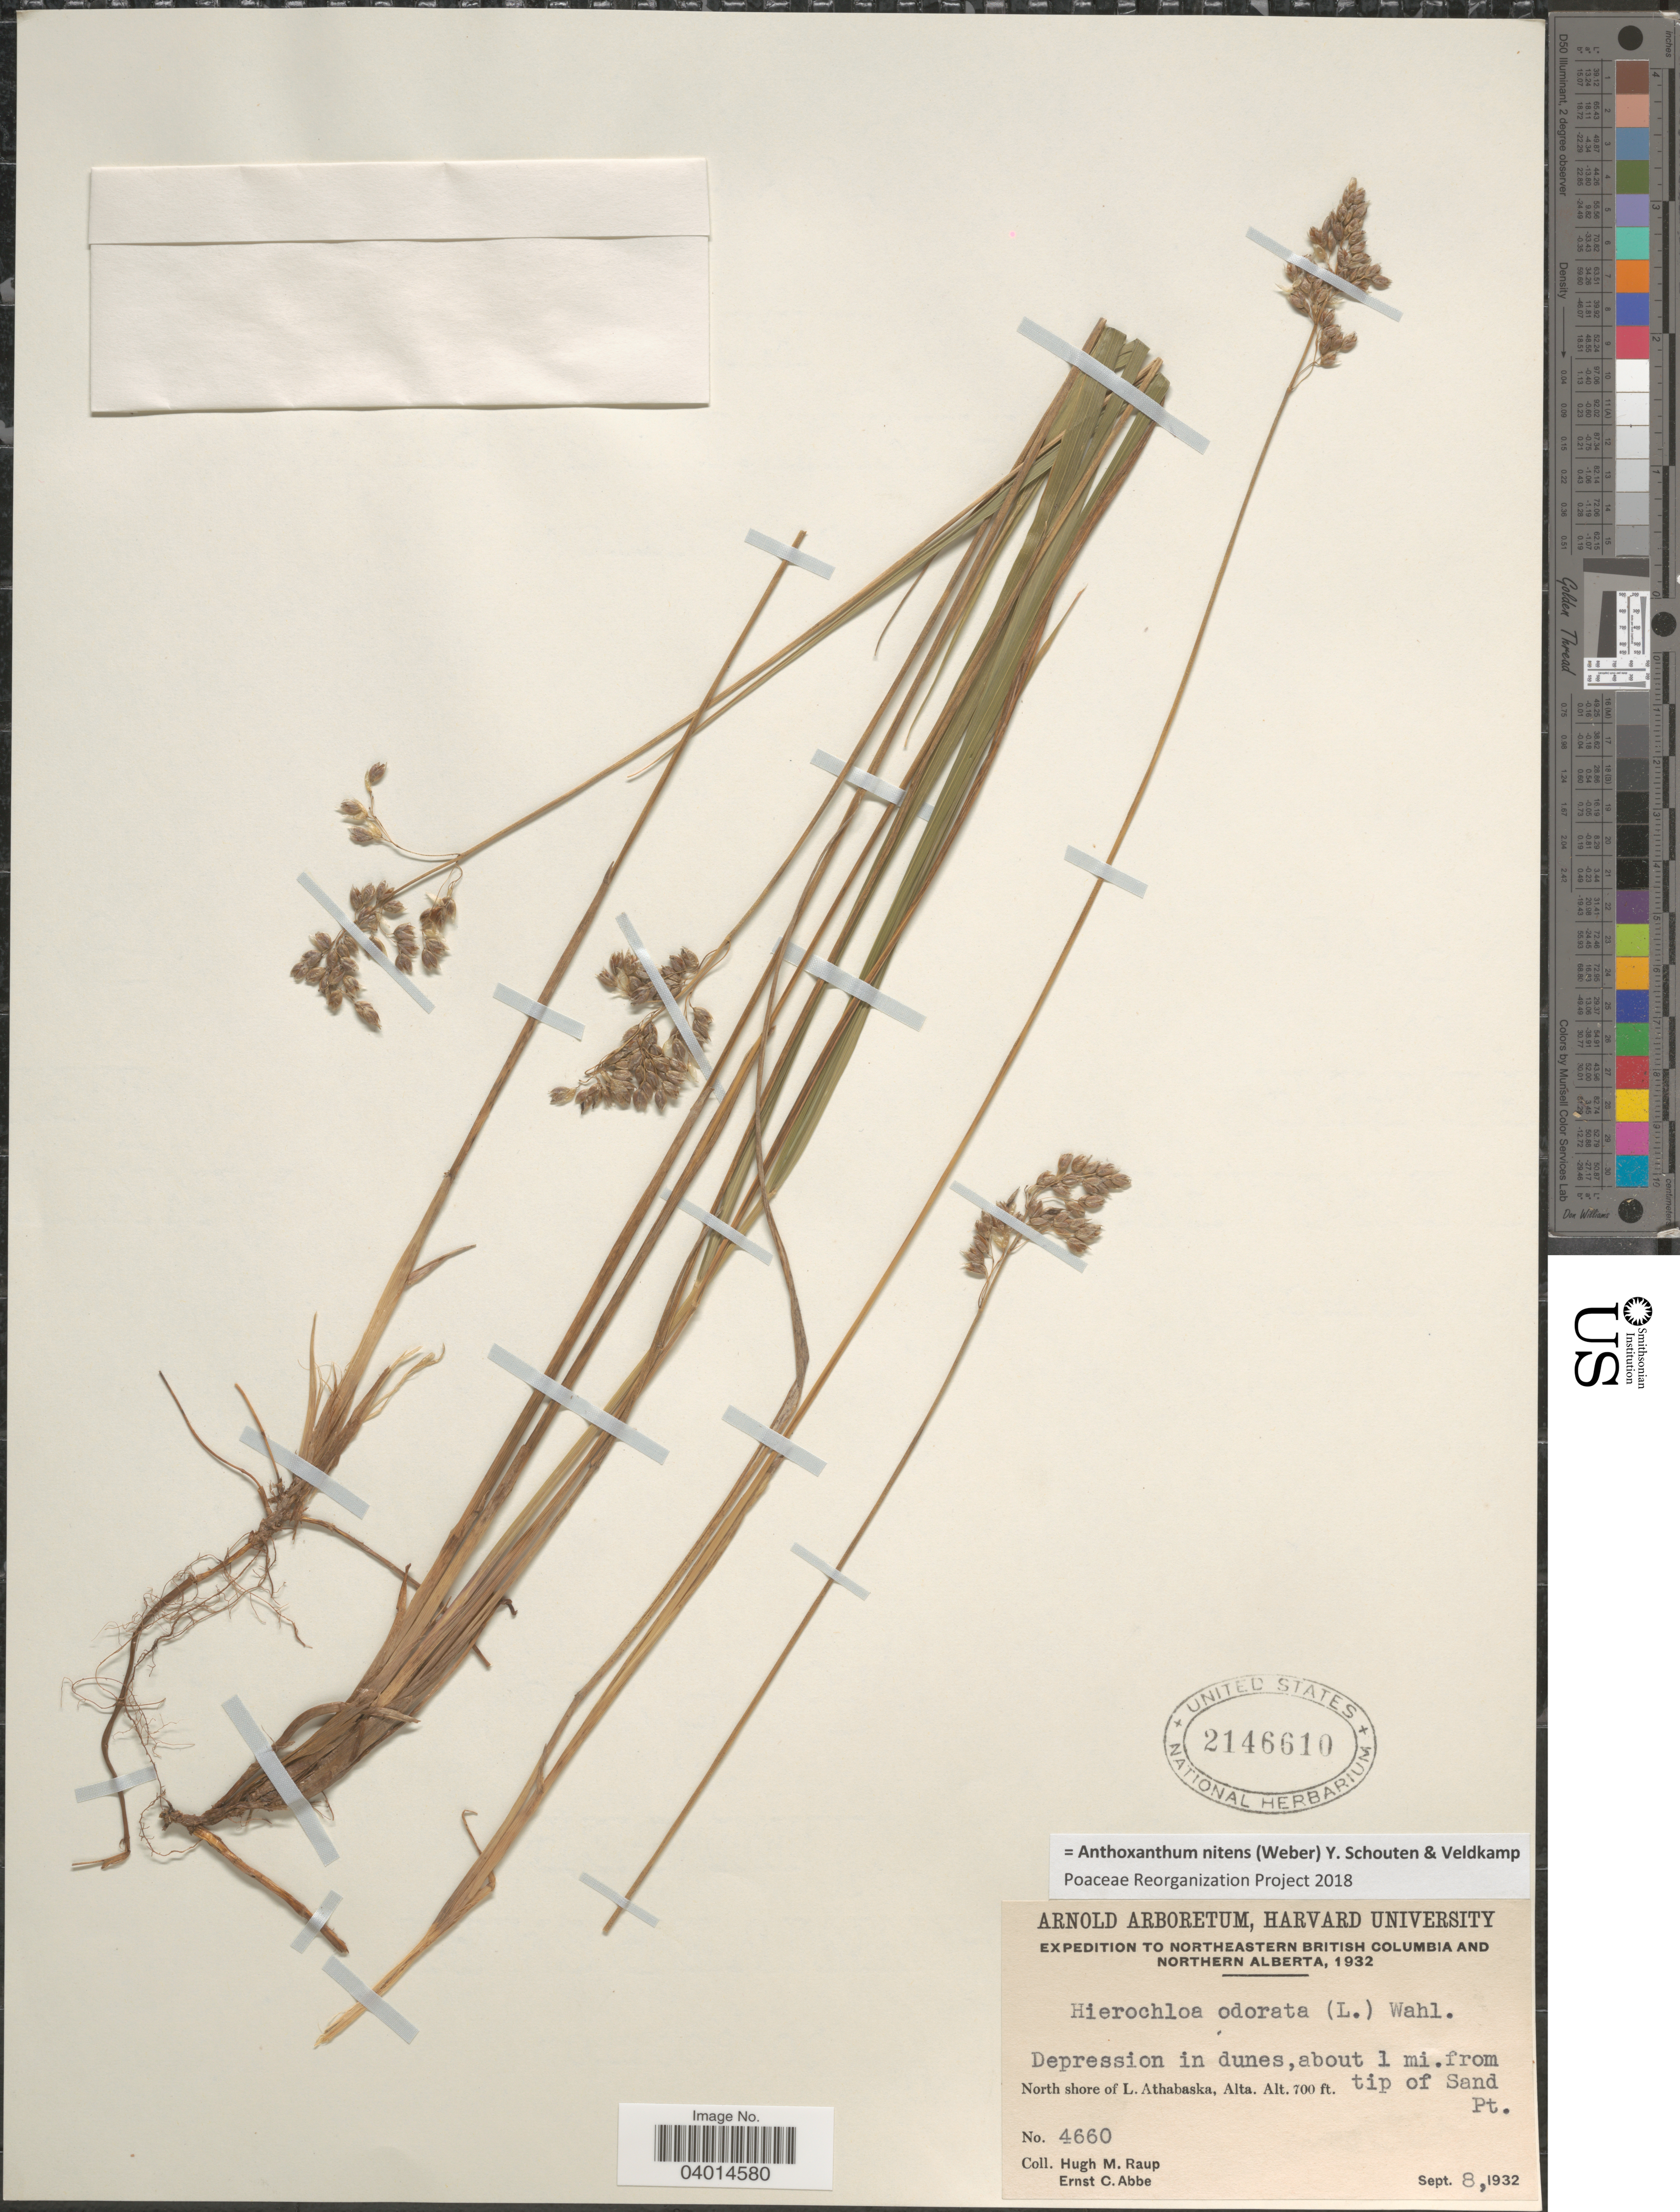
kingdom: Plantae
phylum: Tracheophyta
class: Liliopsida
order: Poales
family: Poaceae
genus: Anthoxanthum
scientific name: Anthoxanthum nitens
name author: (G.H. Weber) R.T.A. Schouten & Veldkamp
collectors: H. Raup & E. C. Abbe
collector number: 4660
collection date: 1932-09-08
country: Canada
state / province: Saskatchewan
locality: Northern Alberta. About 1 mi. from tip of Sand Pt. North shore of L. Athabaska.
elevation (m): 213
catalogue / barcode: US 2146610